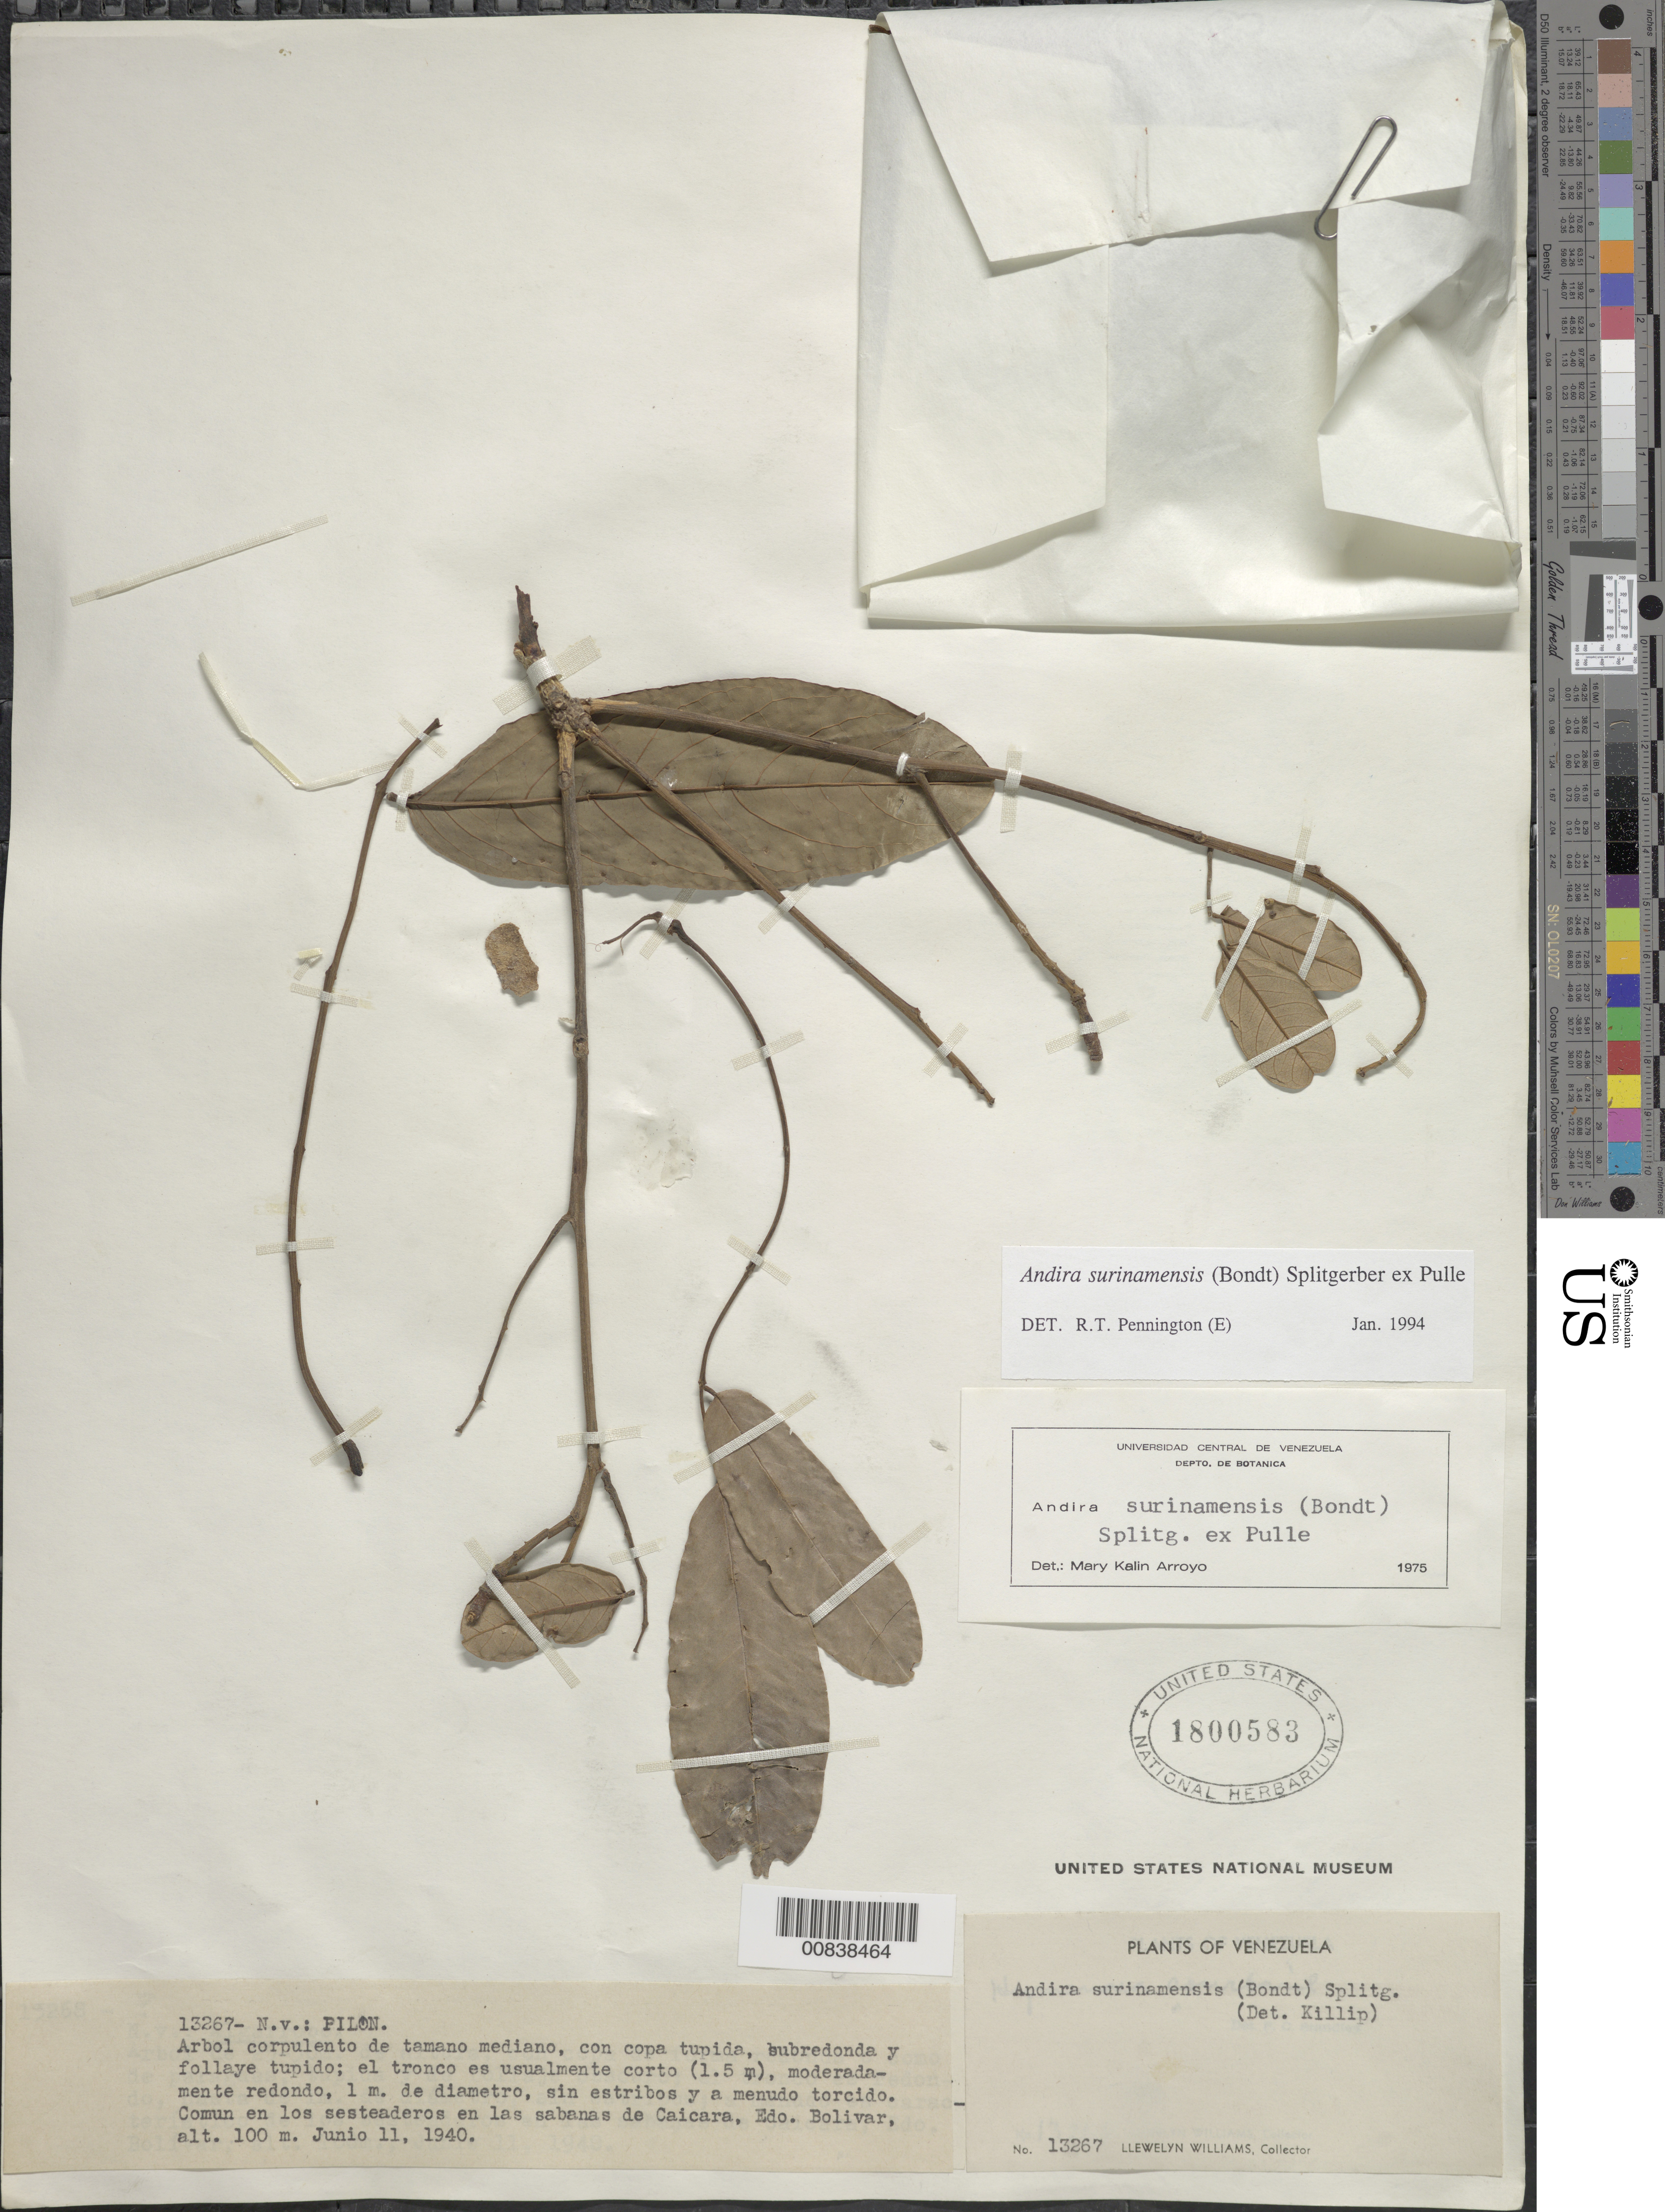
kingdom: Plantae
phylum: Tracheophyta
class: Magnoliopsida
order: Fabales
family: Fabaceae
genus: Andira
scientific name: Andira surinamensis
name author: (Bondt) Splitg. ex Amshoff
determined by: Pennington, R. T., (E), Royal Botanic Gardens (Edinburgh) (UNITED KINGDOM)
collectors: Ll. Williams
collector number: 13267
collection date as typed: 11-Jun-40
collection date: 1940-06-11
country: Venezuela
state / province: Bolívar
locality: Caicara, Medio Orinoco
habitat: Sitios sombreados en las margenes de los islotes en la sabana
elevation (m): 100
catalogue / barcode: US 1800583